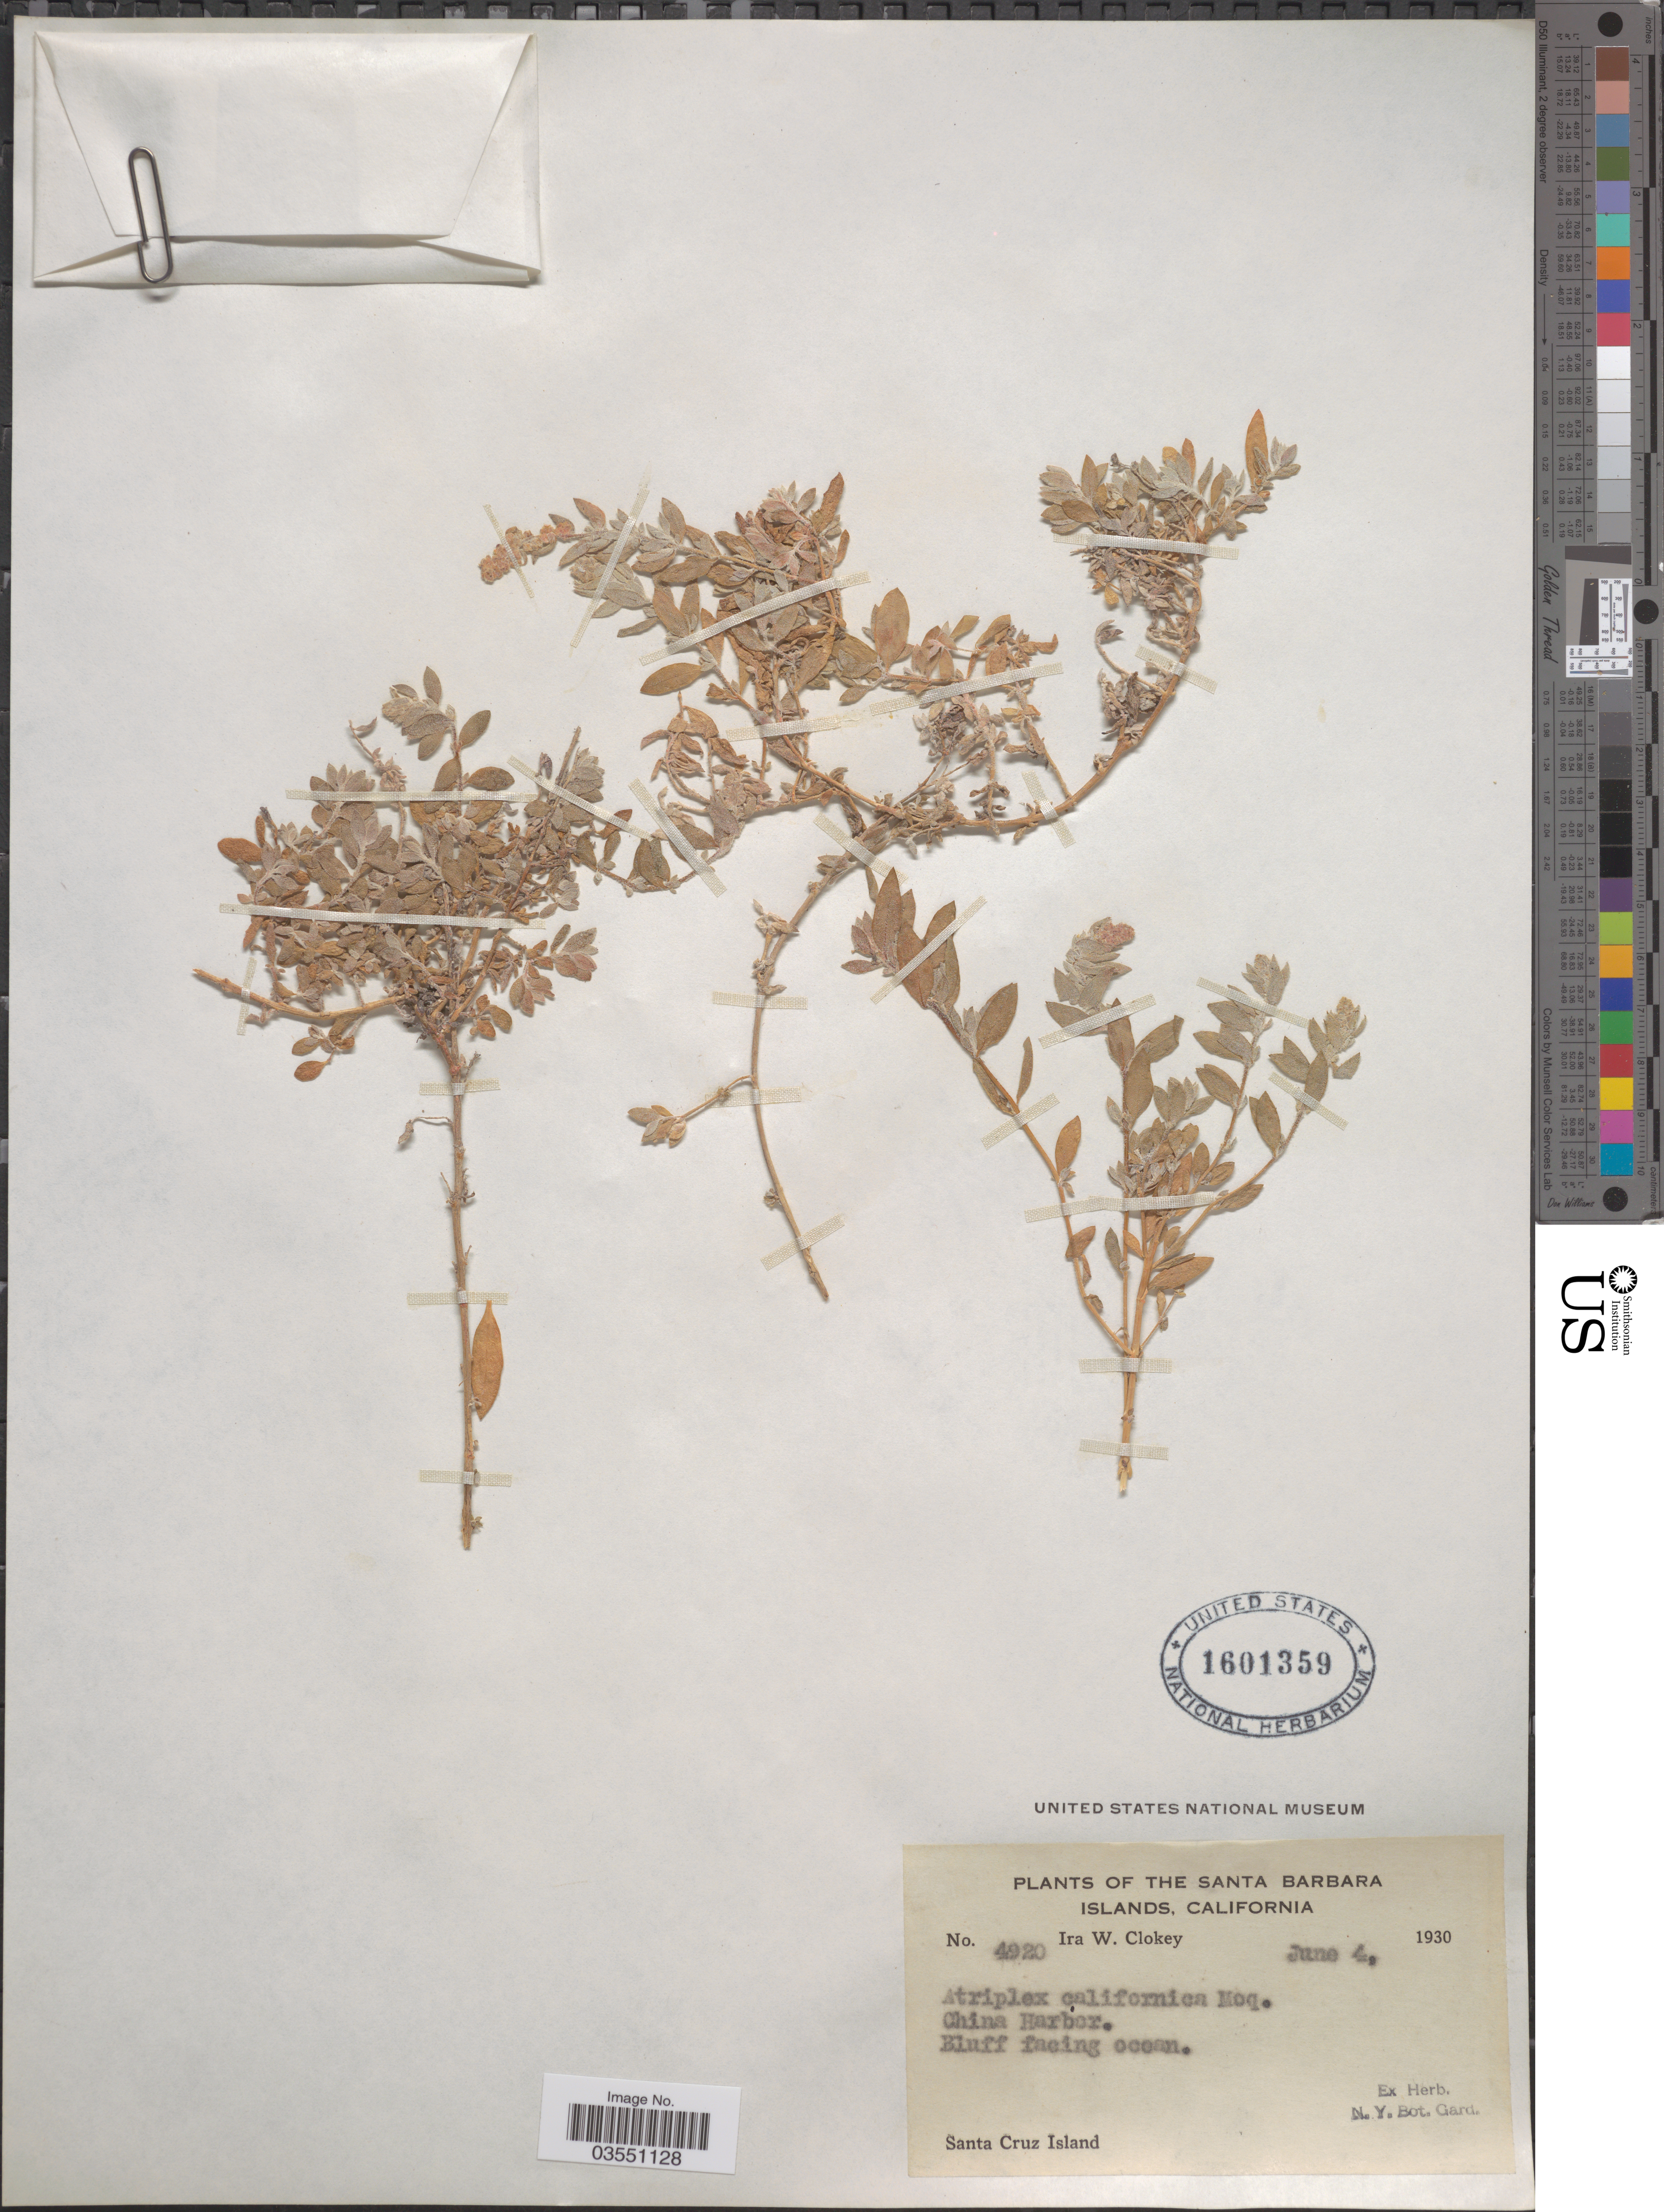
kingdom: Plantae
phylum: Tracheophyta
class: Magnoliopsida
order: Caryophyllales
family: Amaranthaceae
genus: Extriplex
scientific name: Extriplex californica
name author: (Moq.) E.H. Zacharias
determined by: Strong, Mark T., (BOT), Smithsonian Institution - National Museum of Natural History (UNITED STATES)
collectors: I. W. Clokey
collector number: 4920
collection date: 1930-06-04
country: United States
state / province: California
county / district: Santa Barbara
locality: The Santa Barbara Islands. China Harbor. Santa Cruz Island.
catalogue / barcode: US 1601359